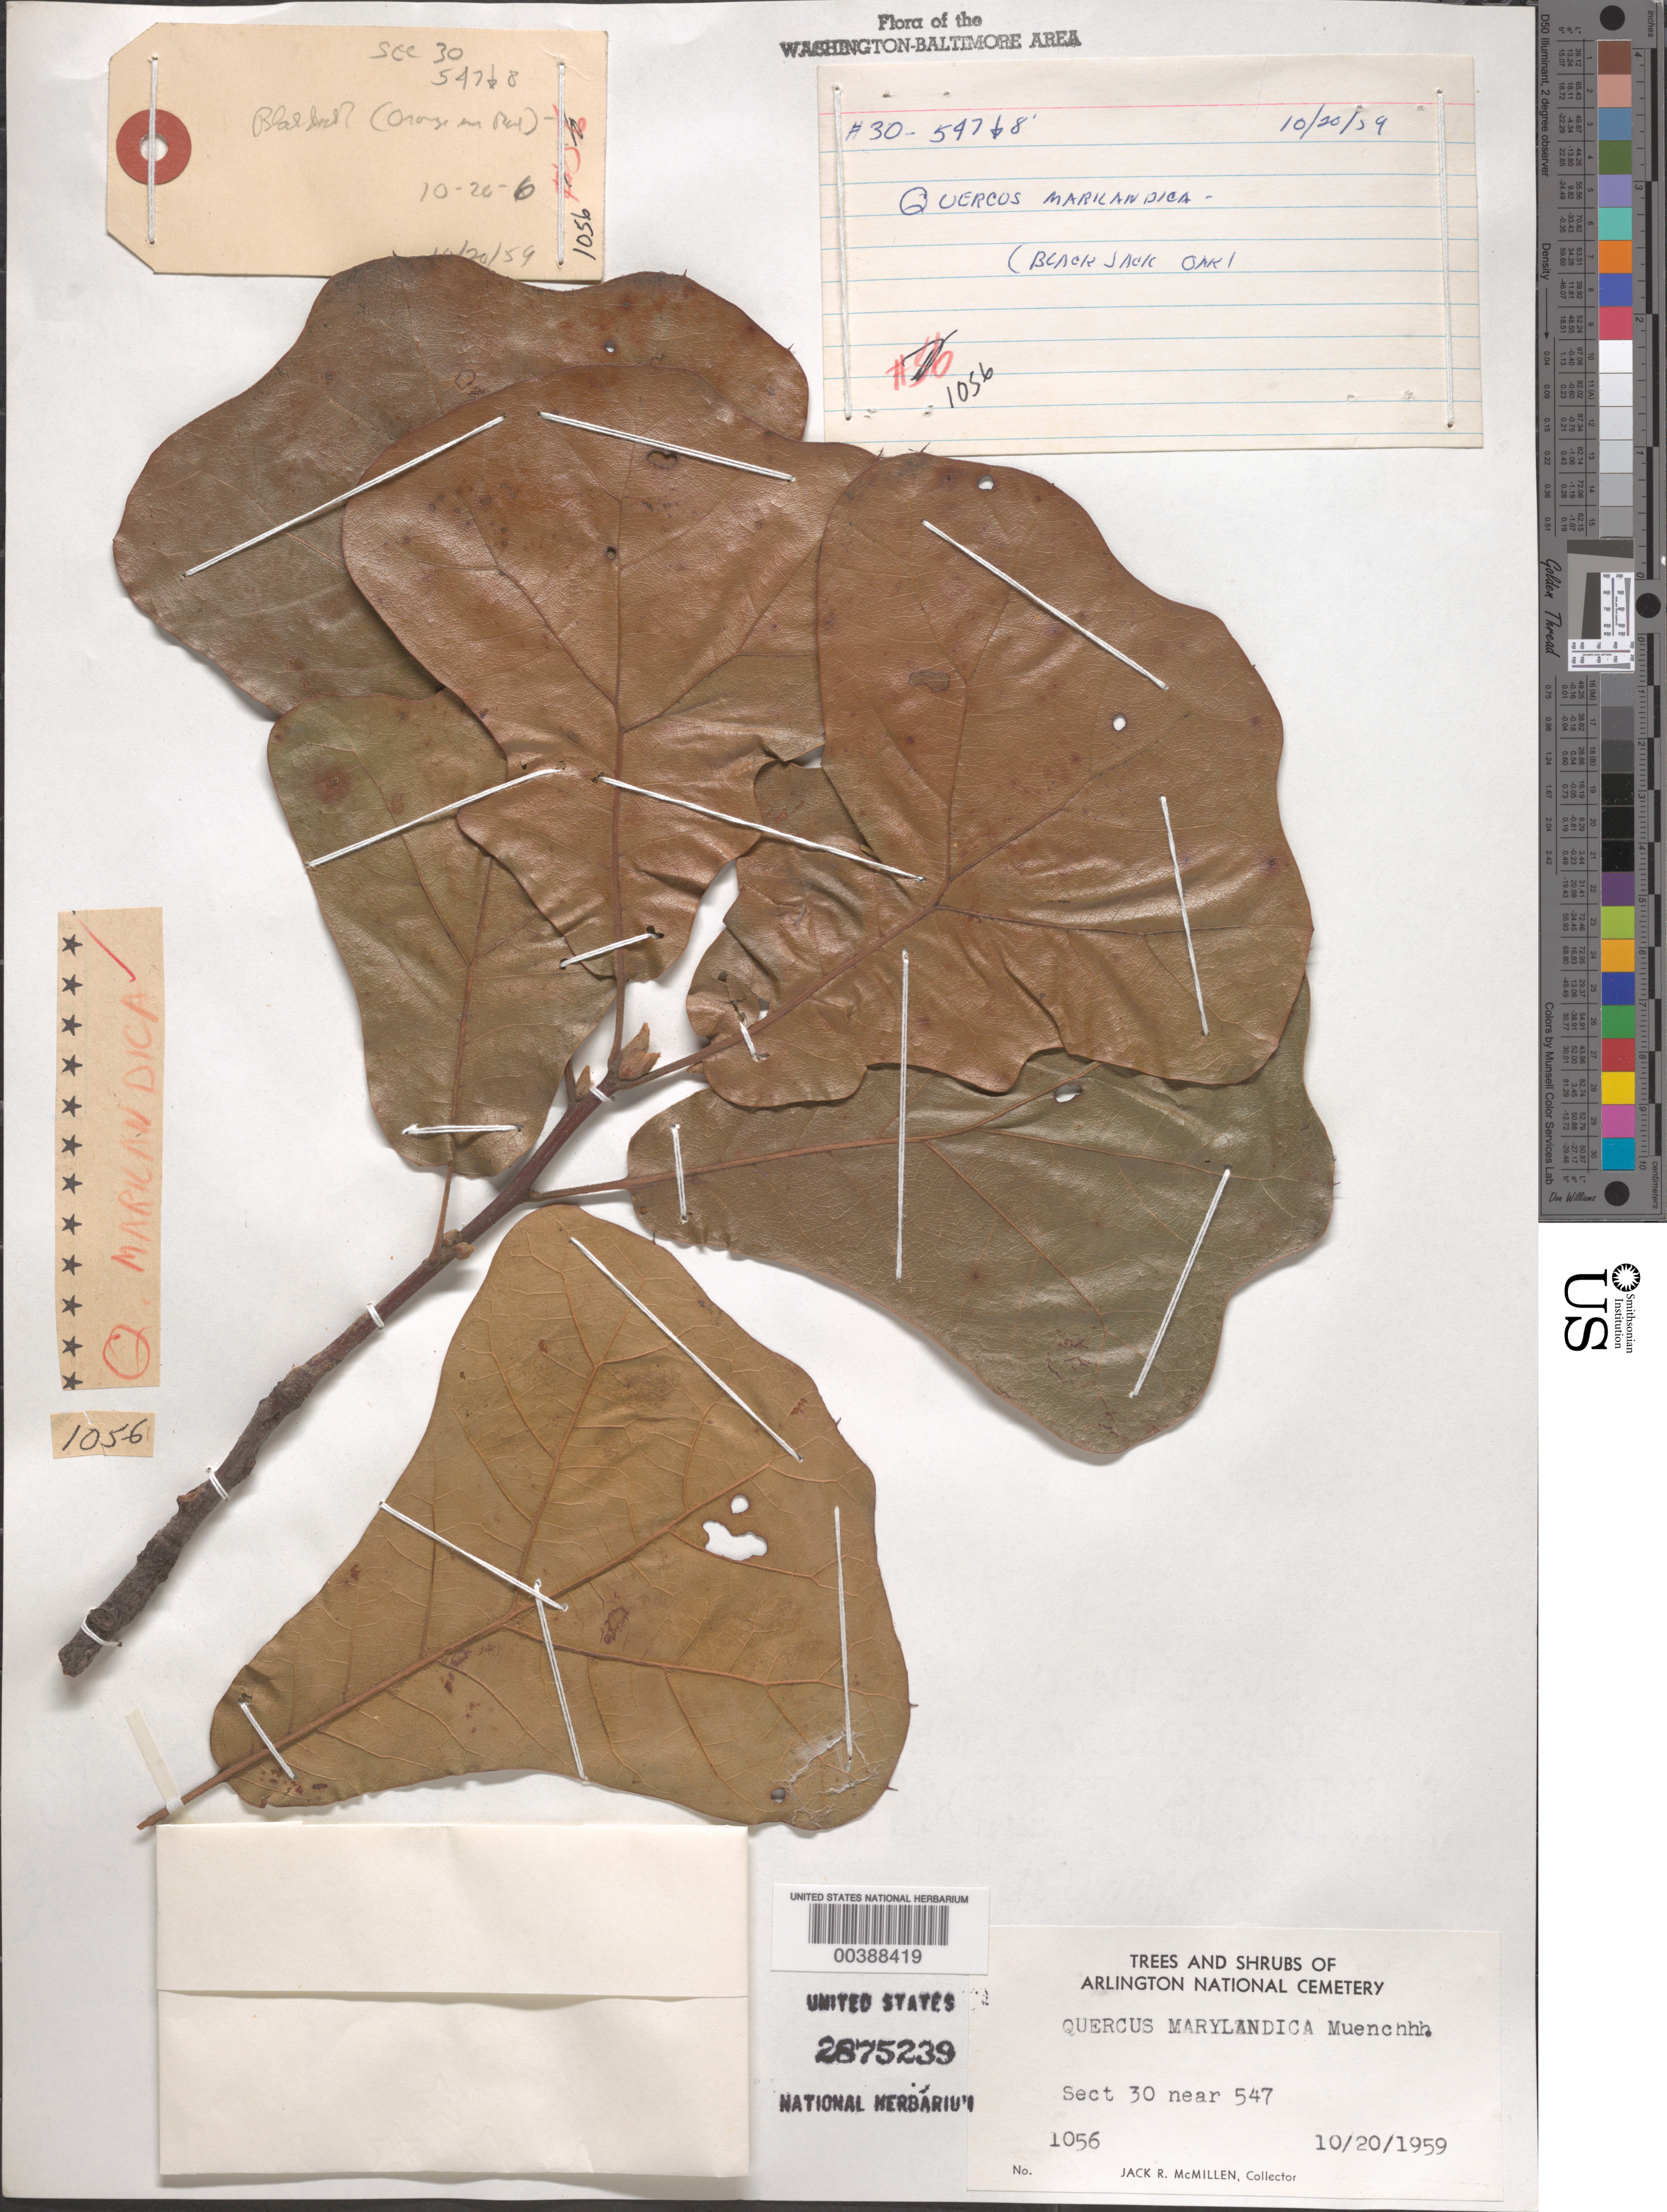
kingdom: Plantae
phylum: Tracheophyta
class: Magnoliopsida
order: Fagales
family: Fagaceae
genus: Quercus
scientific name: Quercus marilandica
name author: (L.) Münchh.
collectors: J. McMillen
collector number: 1056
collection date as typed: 20 Oct 1959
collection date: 1959-10-20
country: United States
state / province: Virginia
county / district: Arlington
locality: Arlington National Cemetery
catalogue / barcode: US 2875239